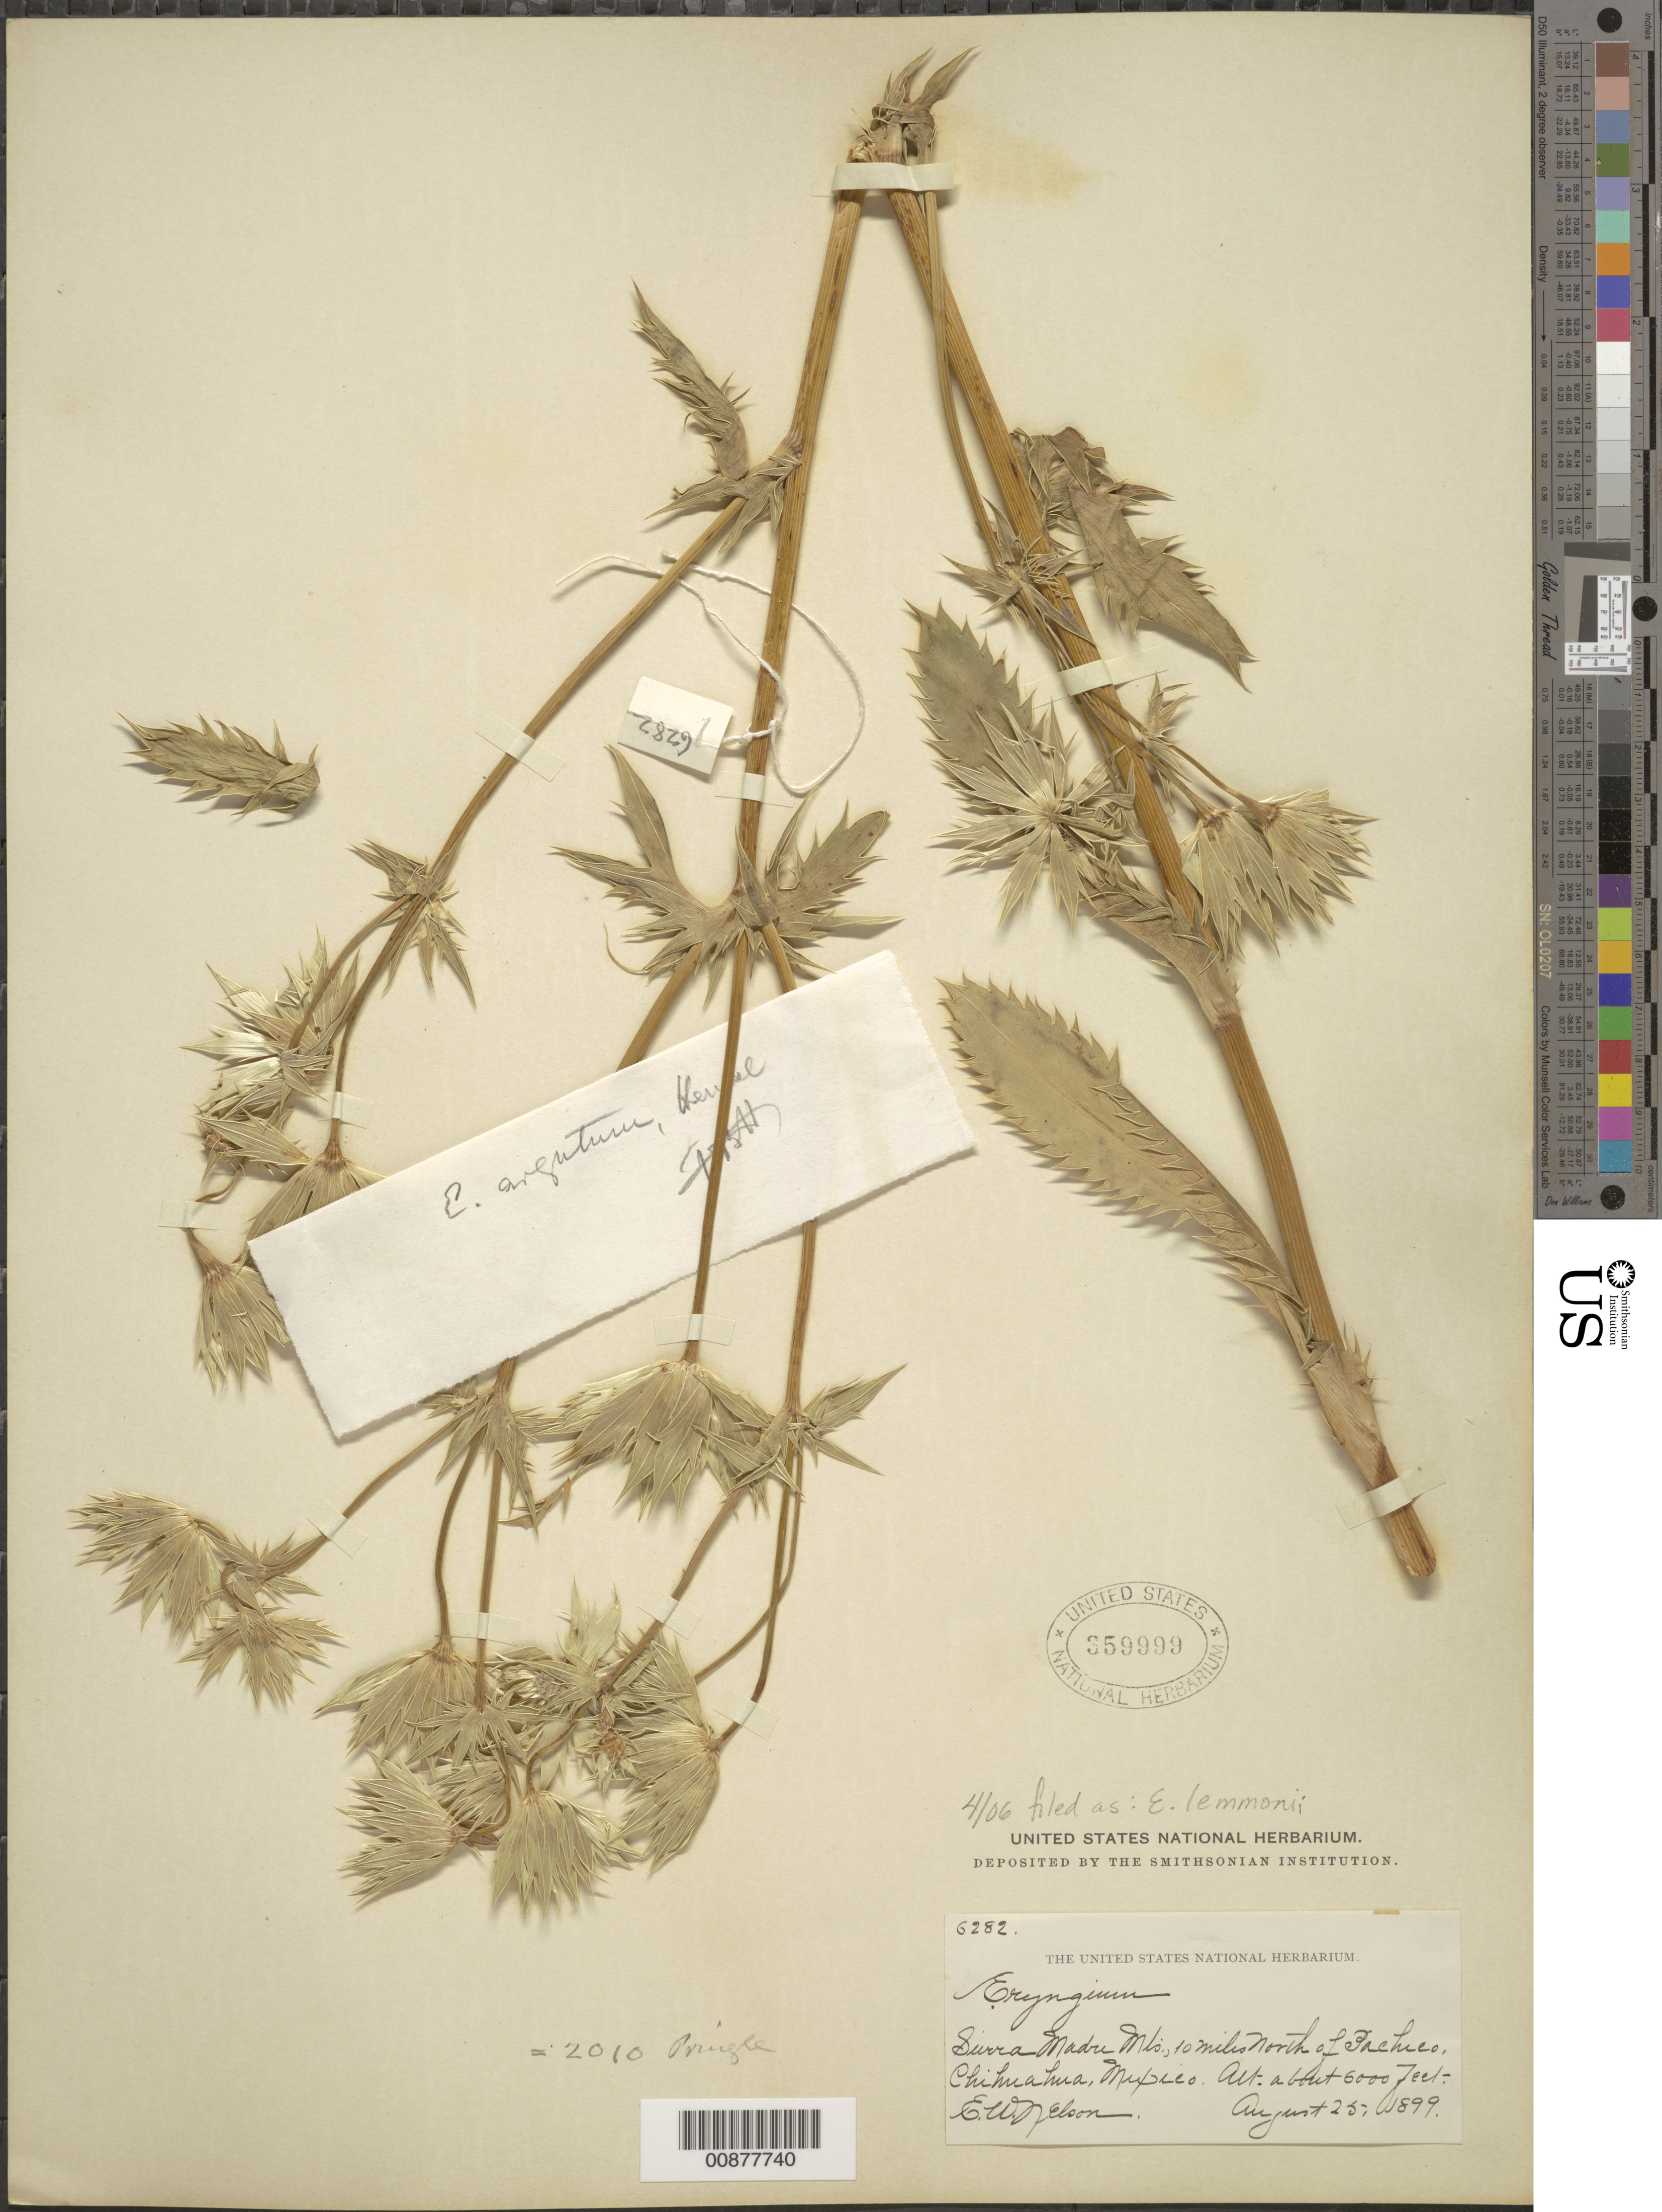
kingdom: Plantae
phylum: Tracheophyta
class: Magnoliopsida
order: Apiales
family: Apiaceae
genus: Eryngium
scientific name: Eryngium lemmonii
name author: J.M. Coult. & Rose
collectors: E. W. Nelson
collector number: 6282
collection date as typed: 25 Aug 1899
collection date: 1899-08-25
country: Mexico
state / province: Chihuahua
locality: Sierra Madre Mts., 10 miles north of Pacheco, Chihuahua.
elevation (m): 1829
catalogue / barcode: US 359999